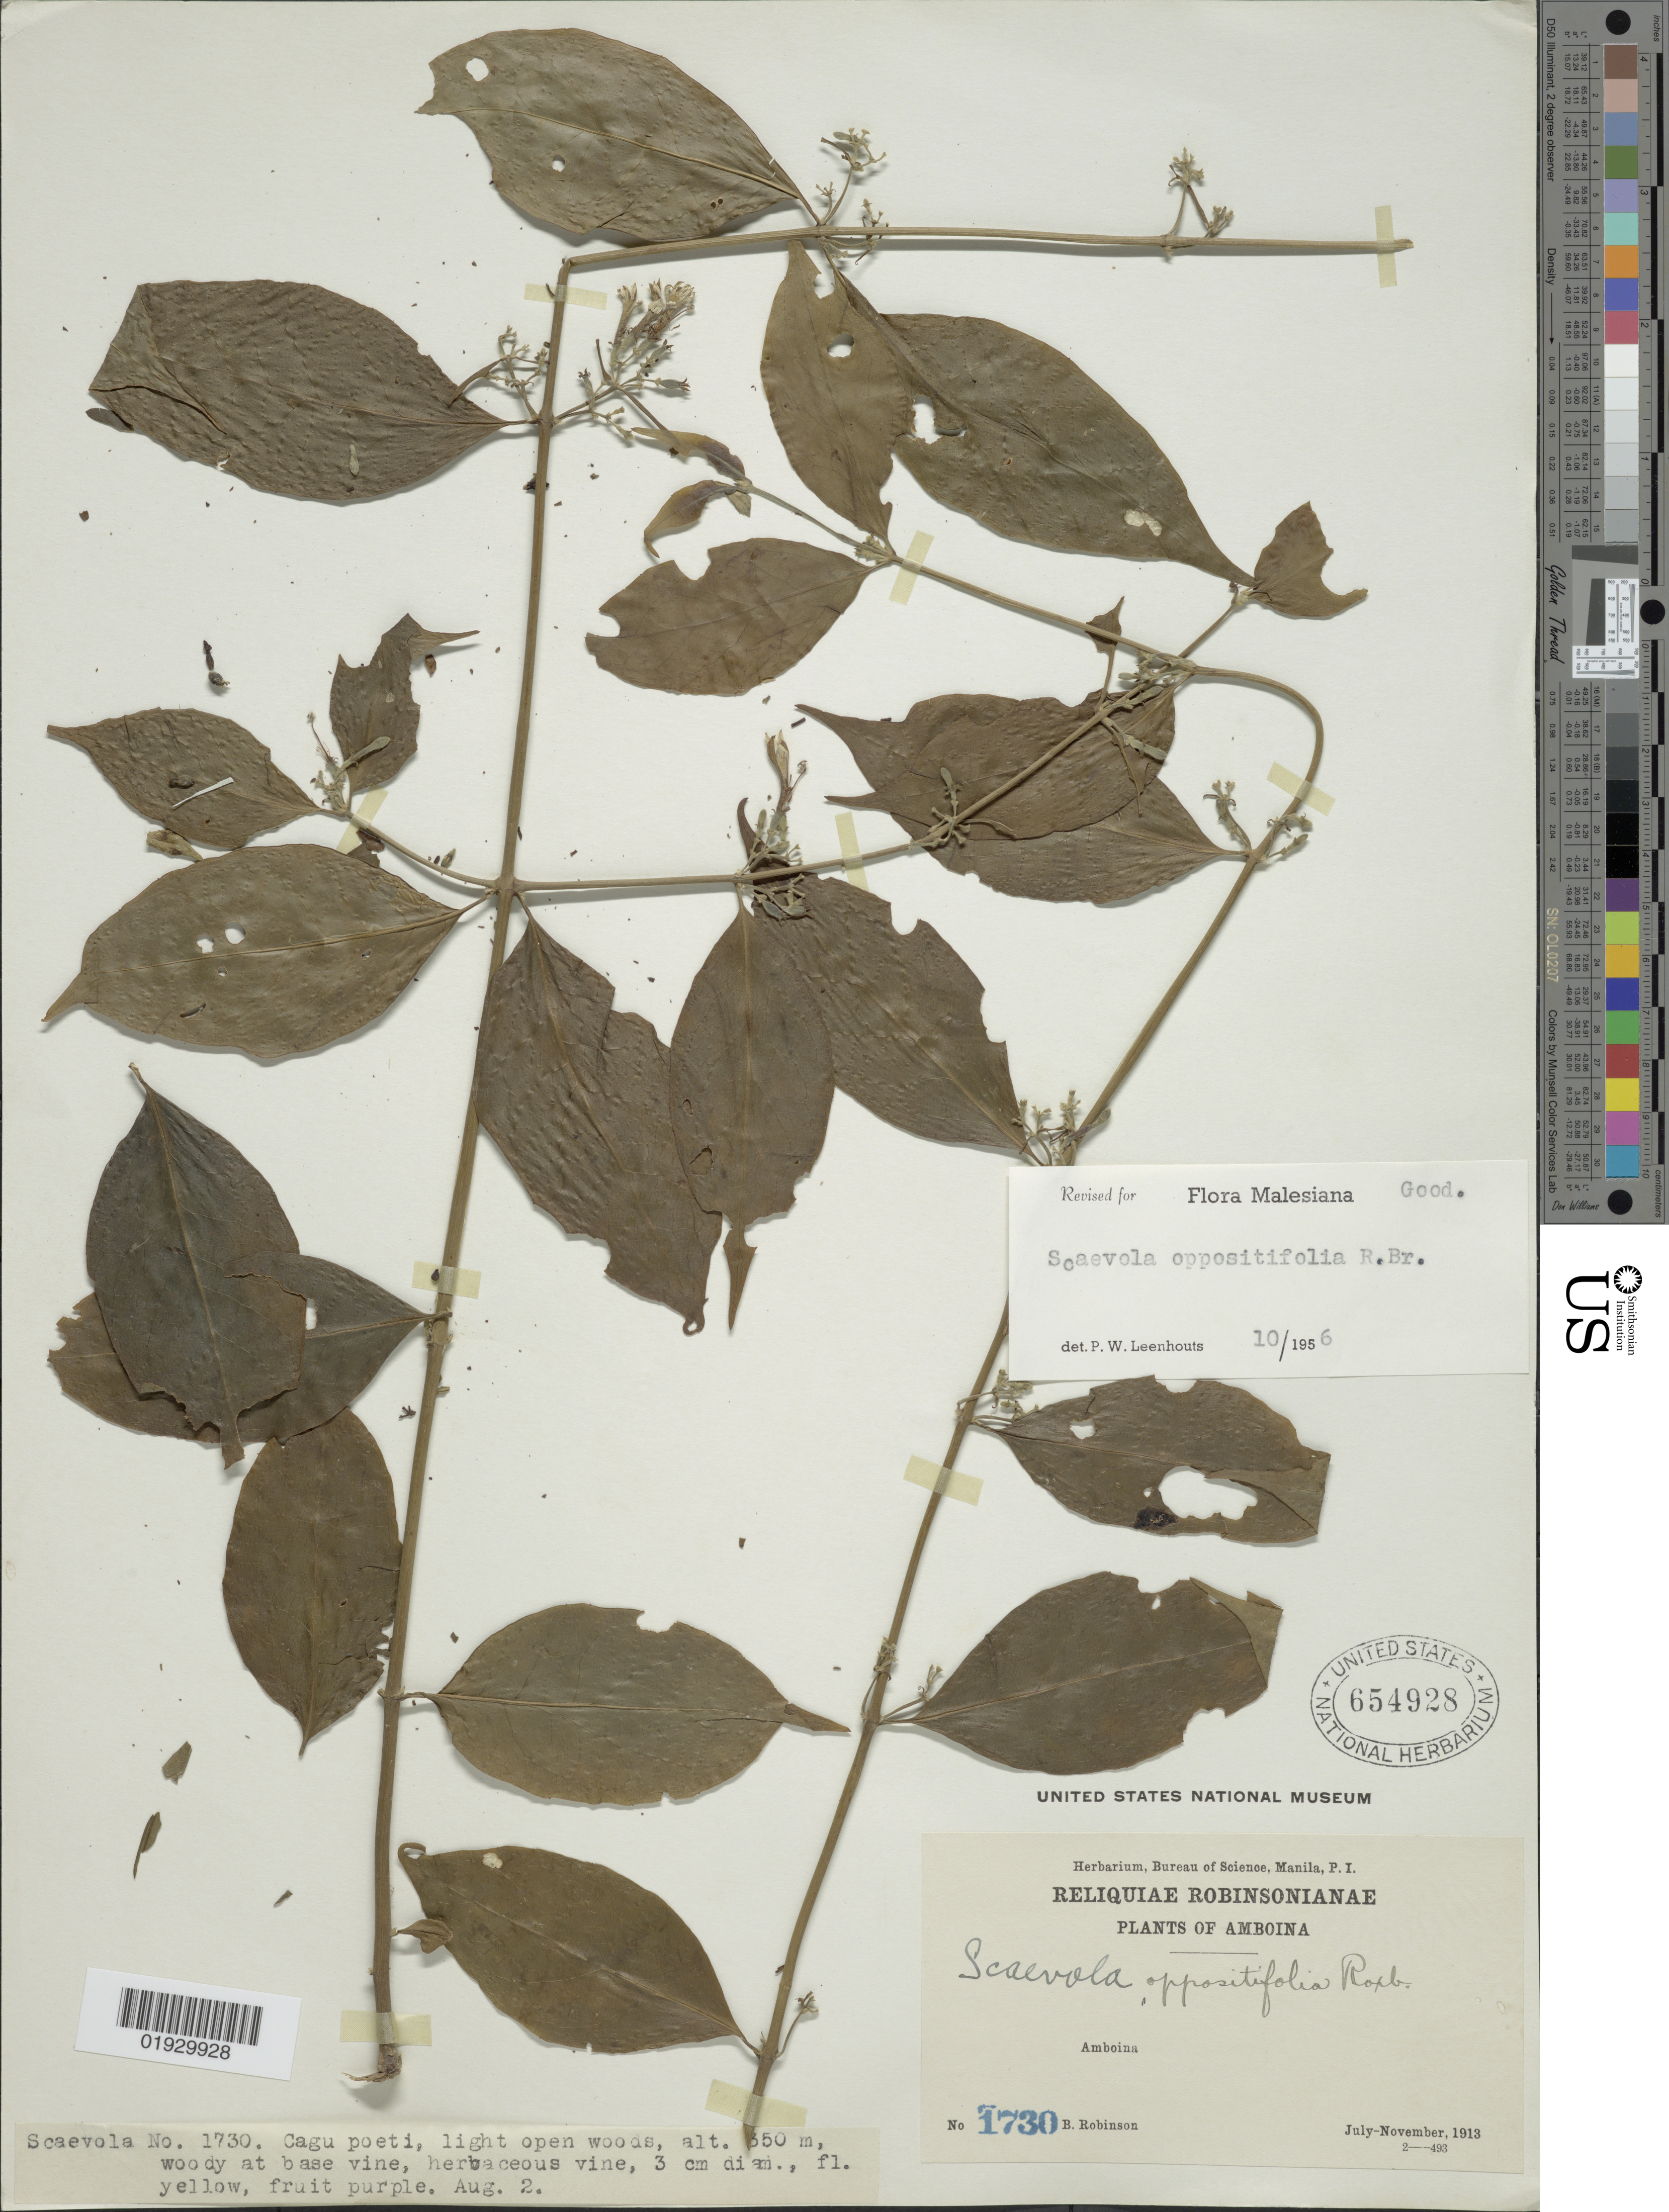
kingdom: Plantae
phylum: Tracheophyta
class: Magnoliopsida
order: Asterales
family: Goodeniaceae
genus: Scaevola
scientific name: Scaevola oppositifolia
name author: Roxb.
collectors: B. Robinson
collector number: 1730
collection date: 1913-08-02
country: Indonesia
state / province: Maluku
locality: Amboina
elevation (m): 350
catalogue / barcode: US 654928